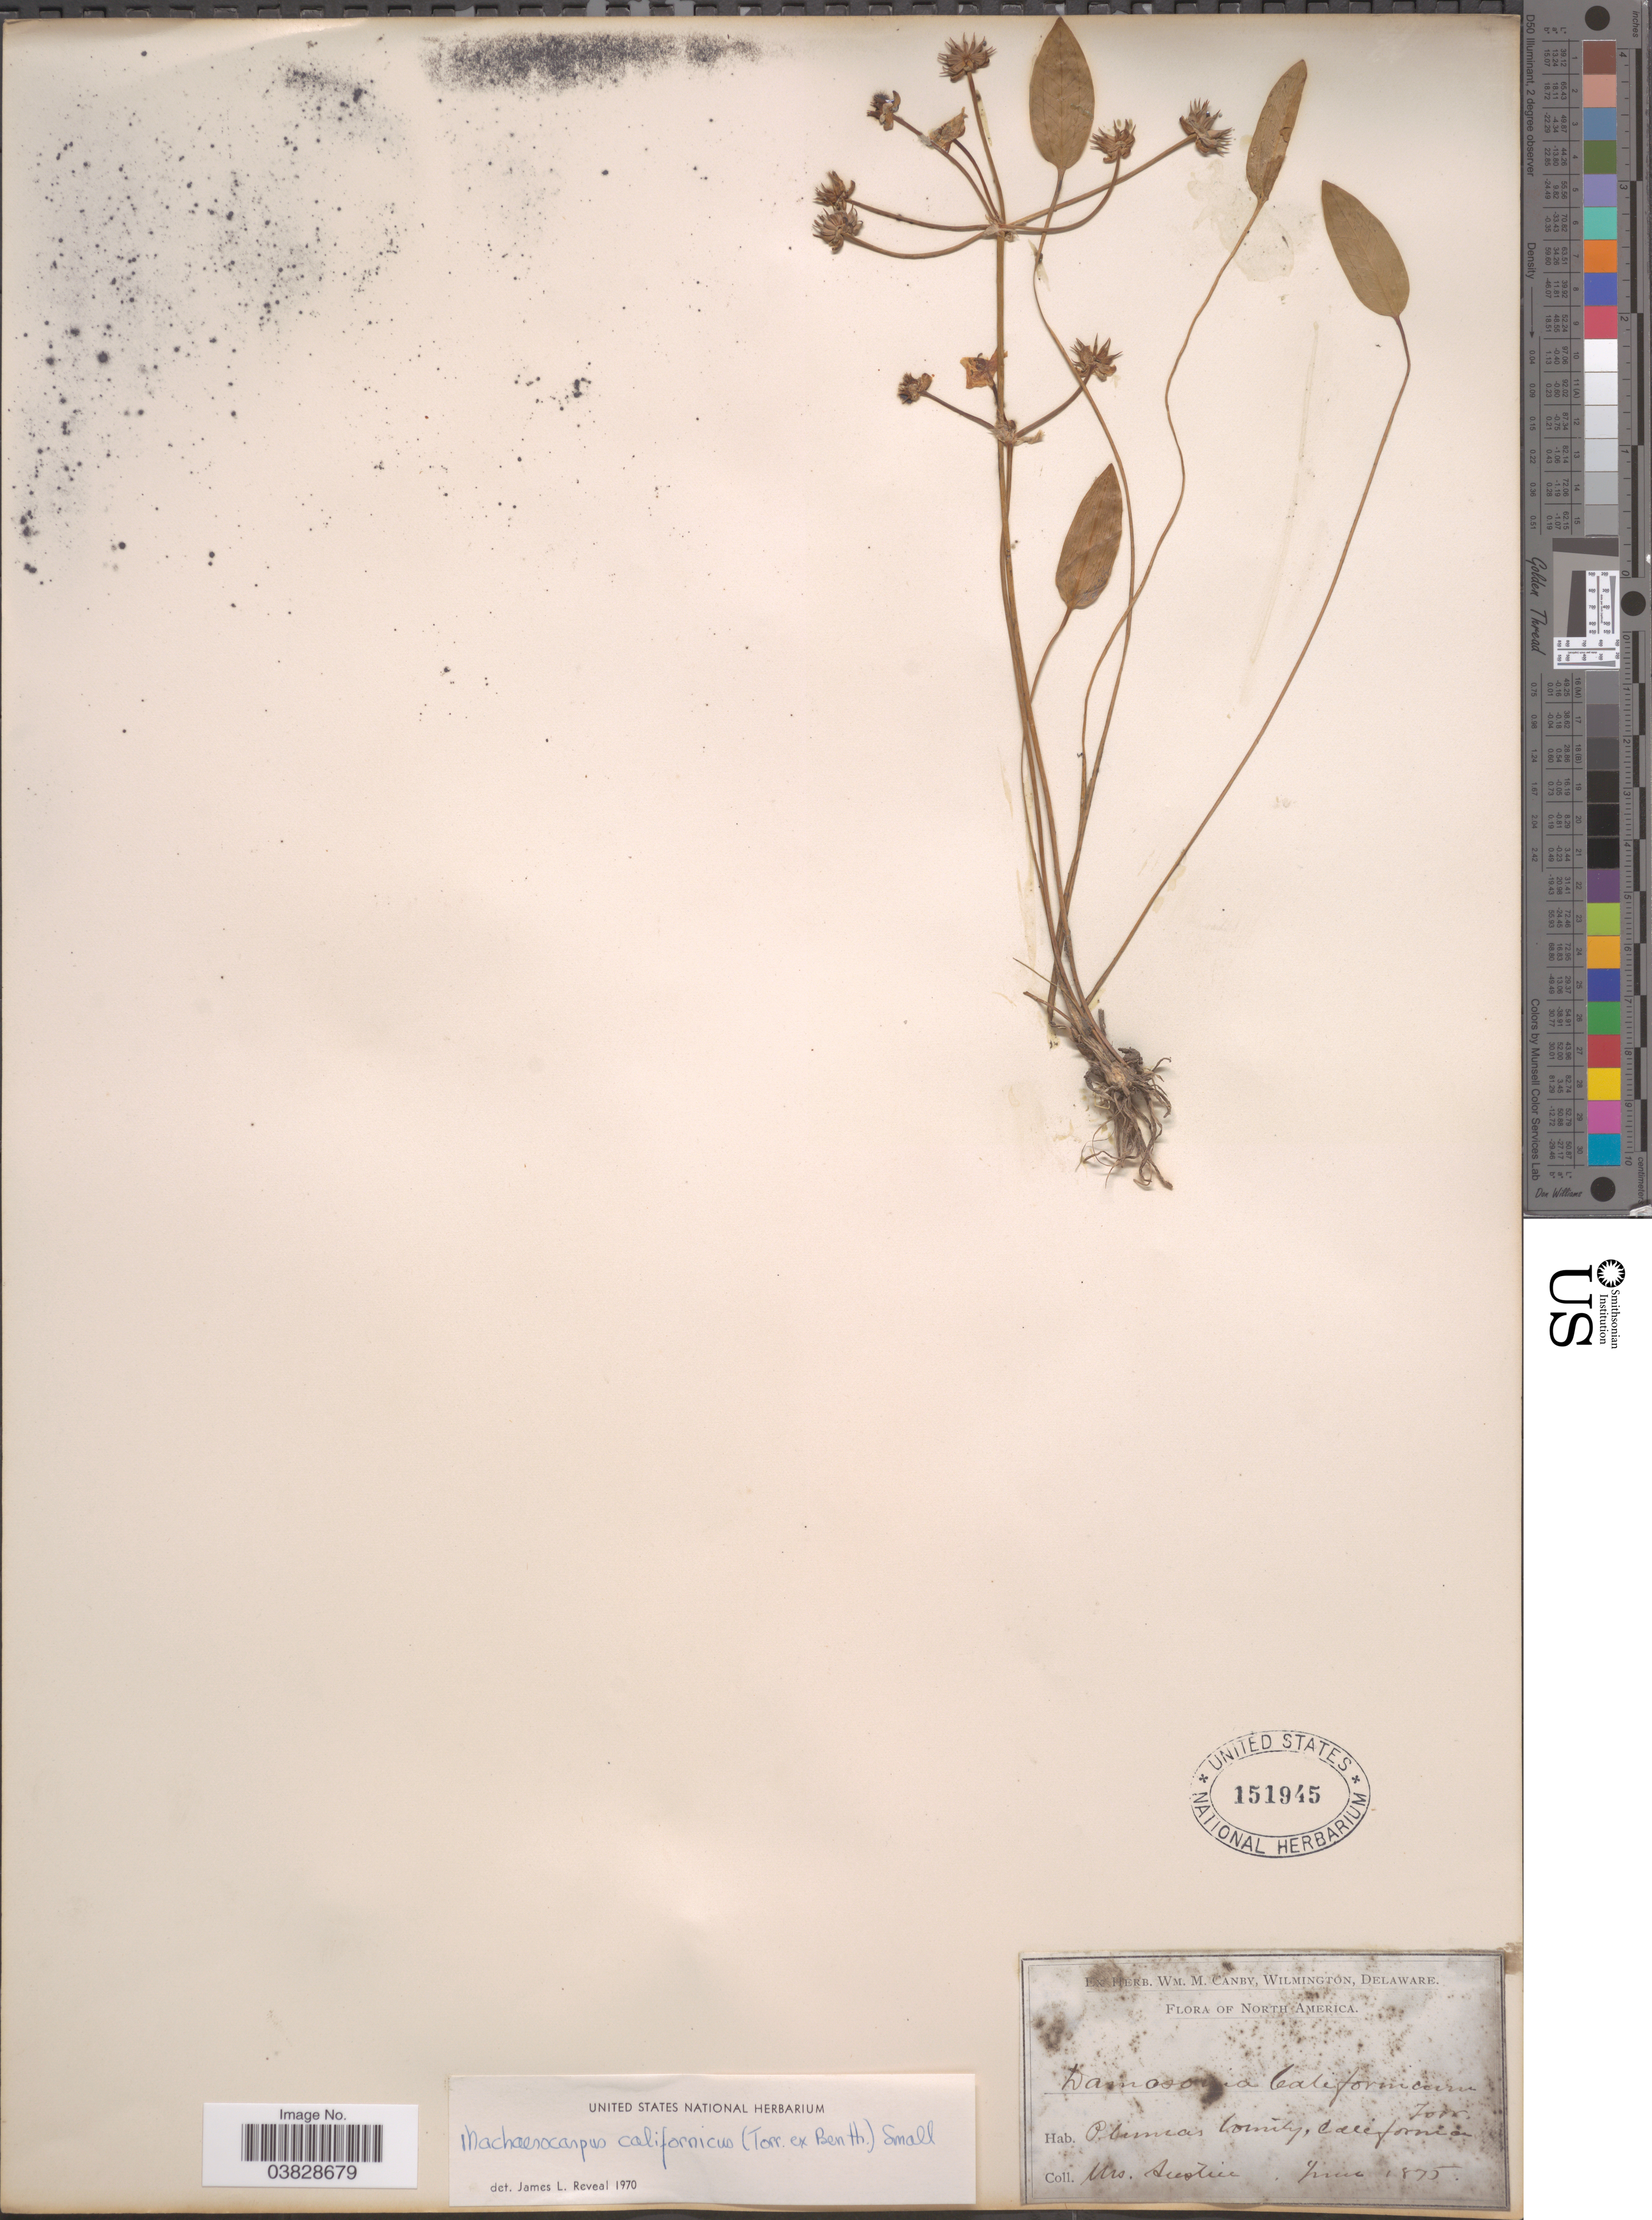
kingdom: Plantae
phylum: Tracheophyta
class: Liliopsida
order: Alismatales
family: Alismataceae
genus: Damasonium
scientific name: Damasonium californicum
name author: Torr.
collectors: Austin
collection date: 1875-06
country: United States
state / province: California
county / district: Plumas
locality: Plumas County.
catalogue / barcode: US 151945